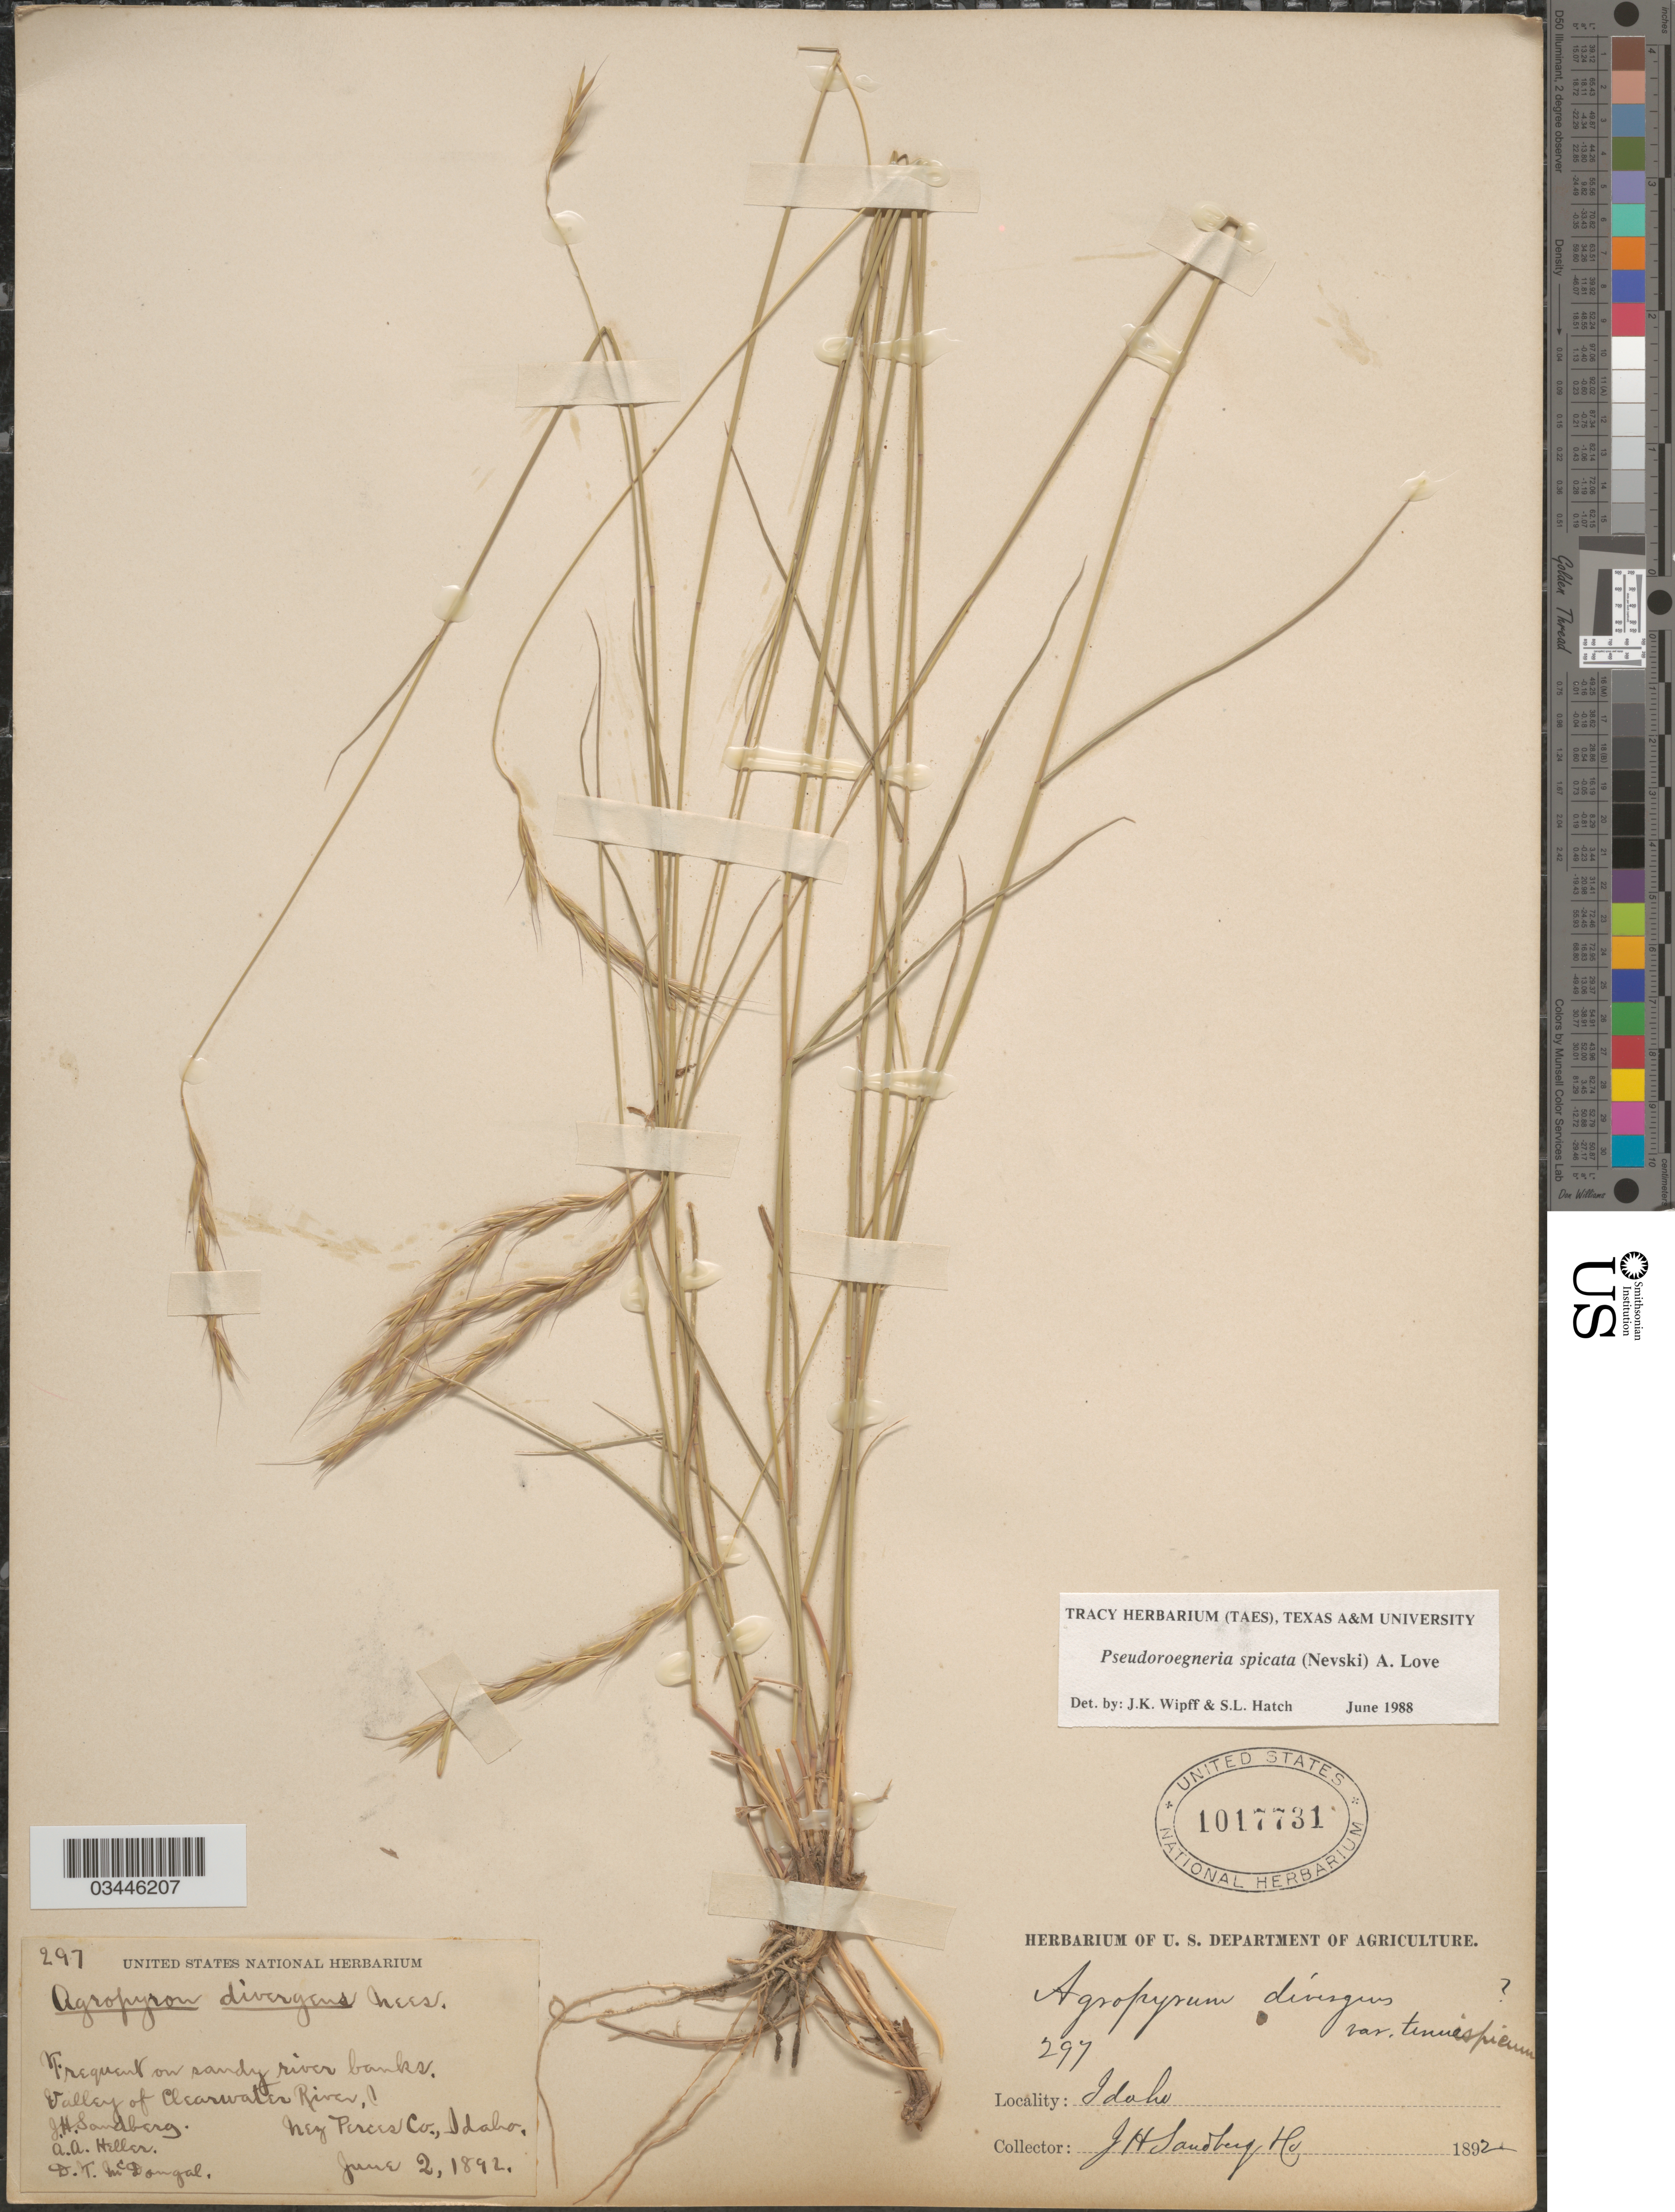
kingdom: Plantae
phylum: Tracheophyta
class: Liliopsida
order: Poales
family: Poaceae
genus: Pseudoroegneria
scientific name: Pseudoroegneria spicata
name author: (Pursh) Á. Löve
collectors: J. H. Sandberg, A. A. Heller & D. McDougal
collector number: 297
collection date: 1892-06-02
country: United States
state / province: Idaho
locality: Frequent on sandy river banks. Valley of Clearwater River, Nez Perces Co.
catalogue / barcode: US 1017731